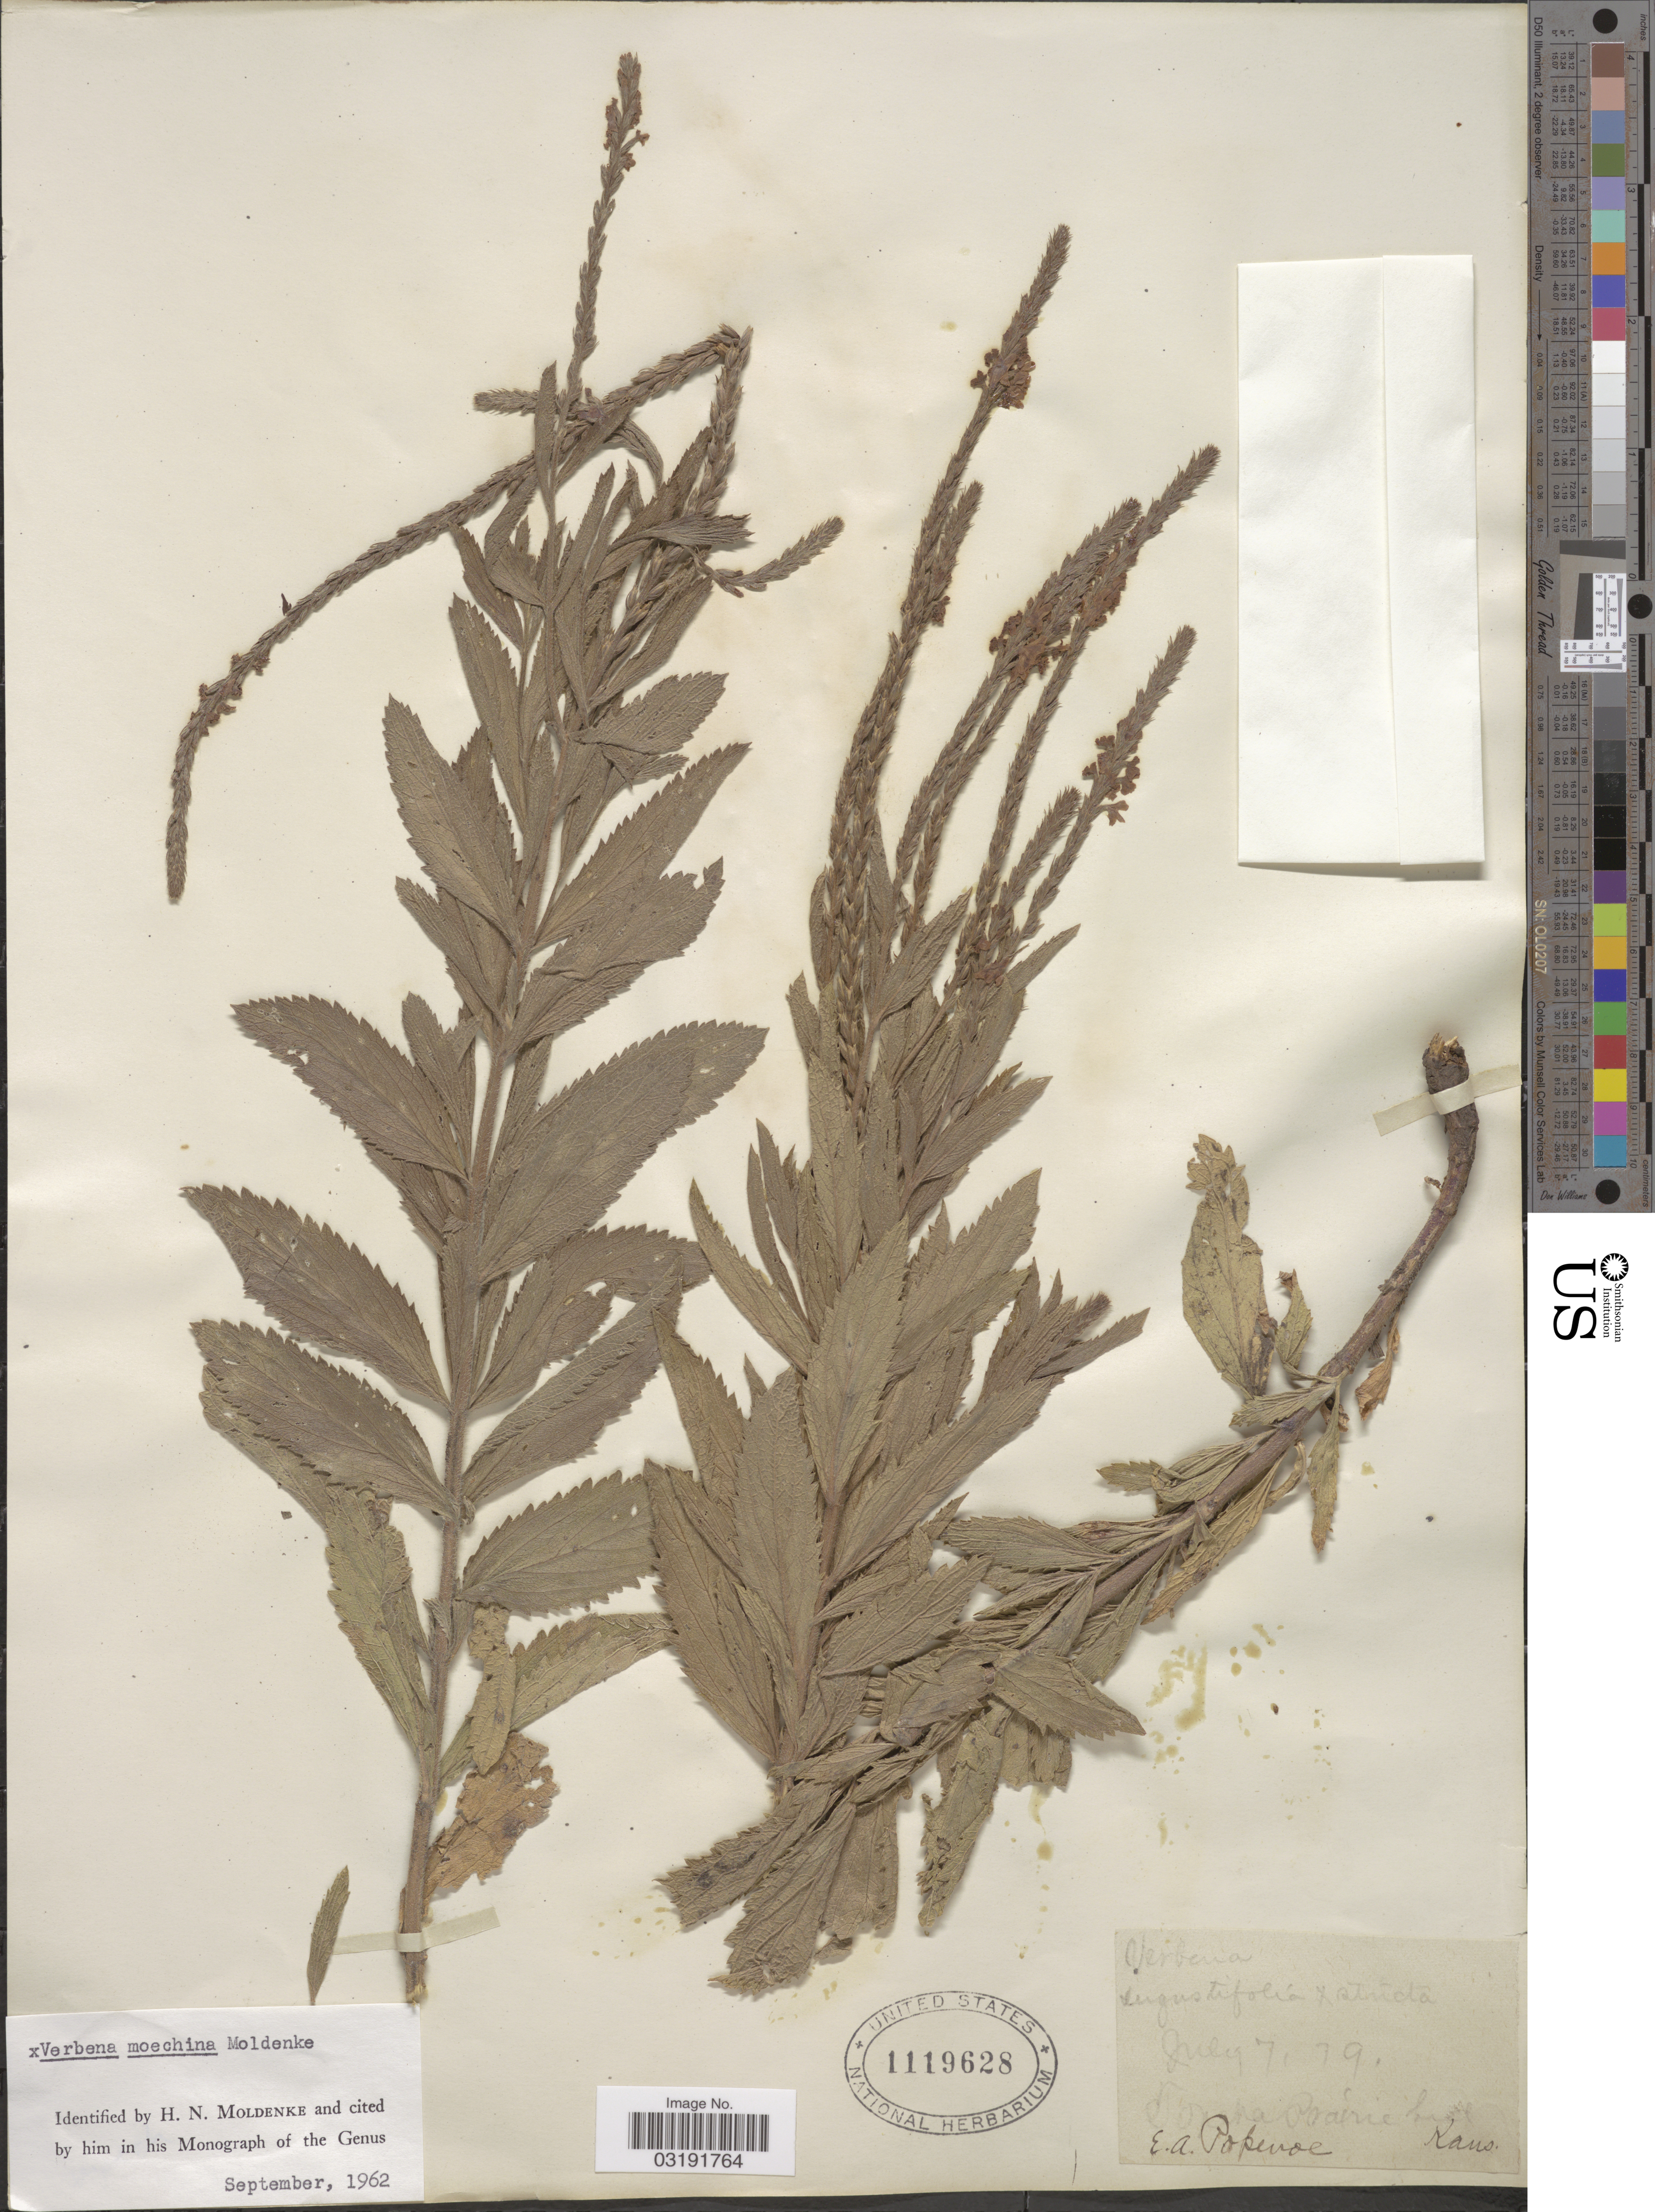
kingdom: Plantae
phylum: Tracheophyta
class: Magnoliopsida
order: Lamiales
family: Verbenaceae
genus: Verbena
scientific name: Verbena x moechina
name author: Moldenke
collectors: E. A. Popenoe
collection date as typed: Transcribed d/m/y: 7/7/79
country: United States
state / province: Kansas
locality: Topeka Prairie hill.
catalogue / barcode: US 1119628